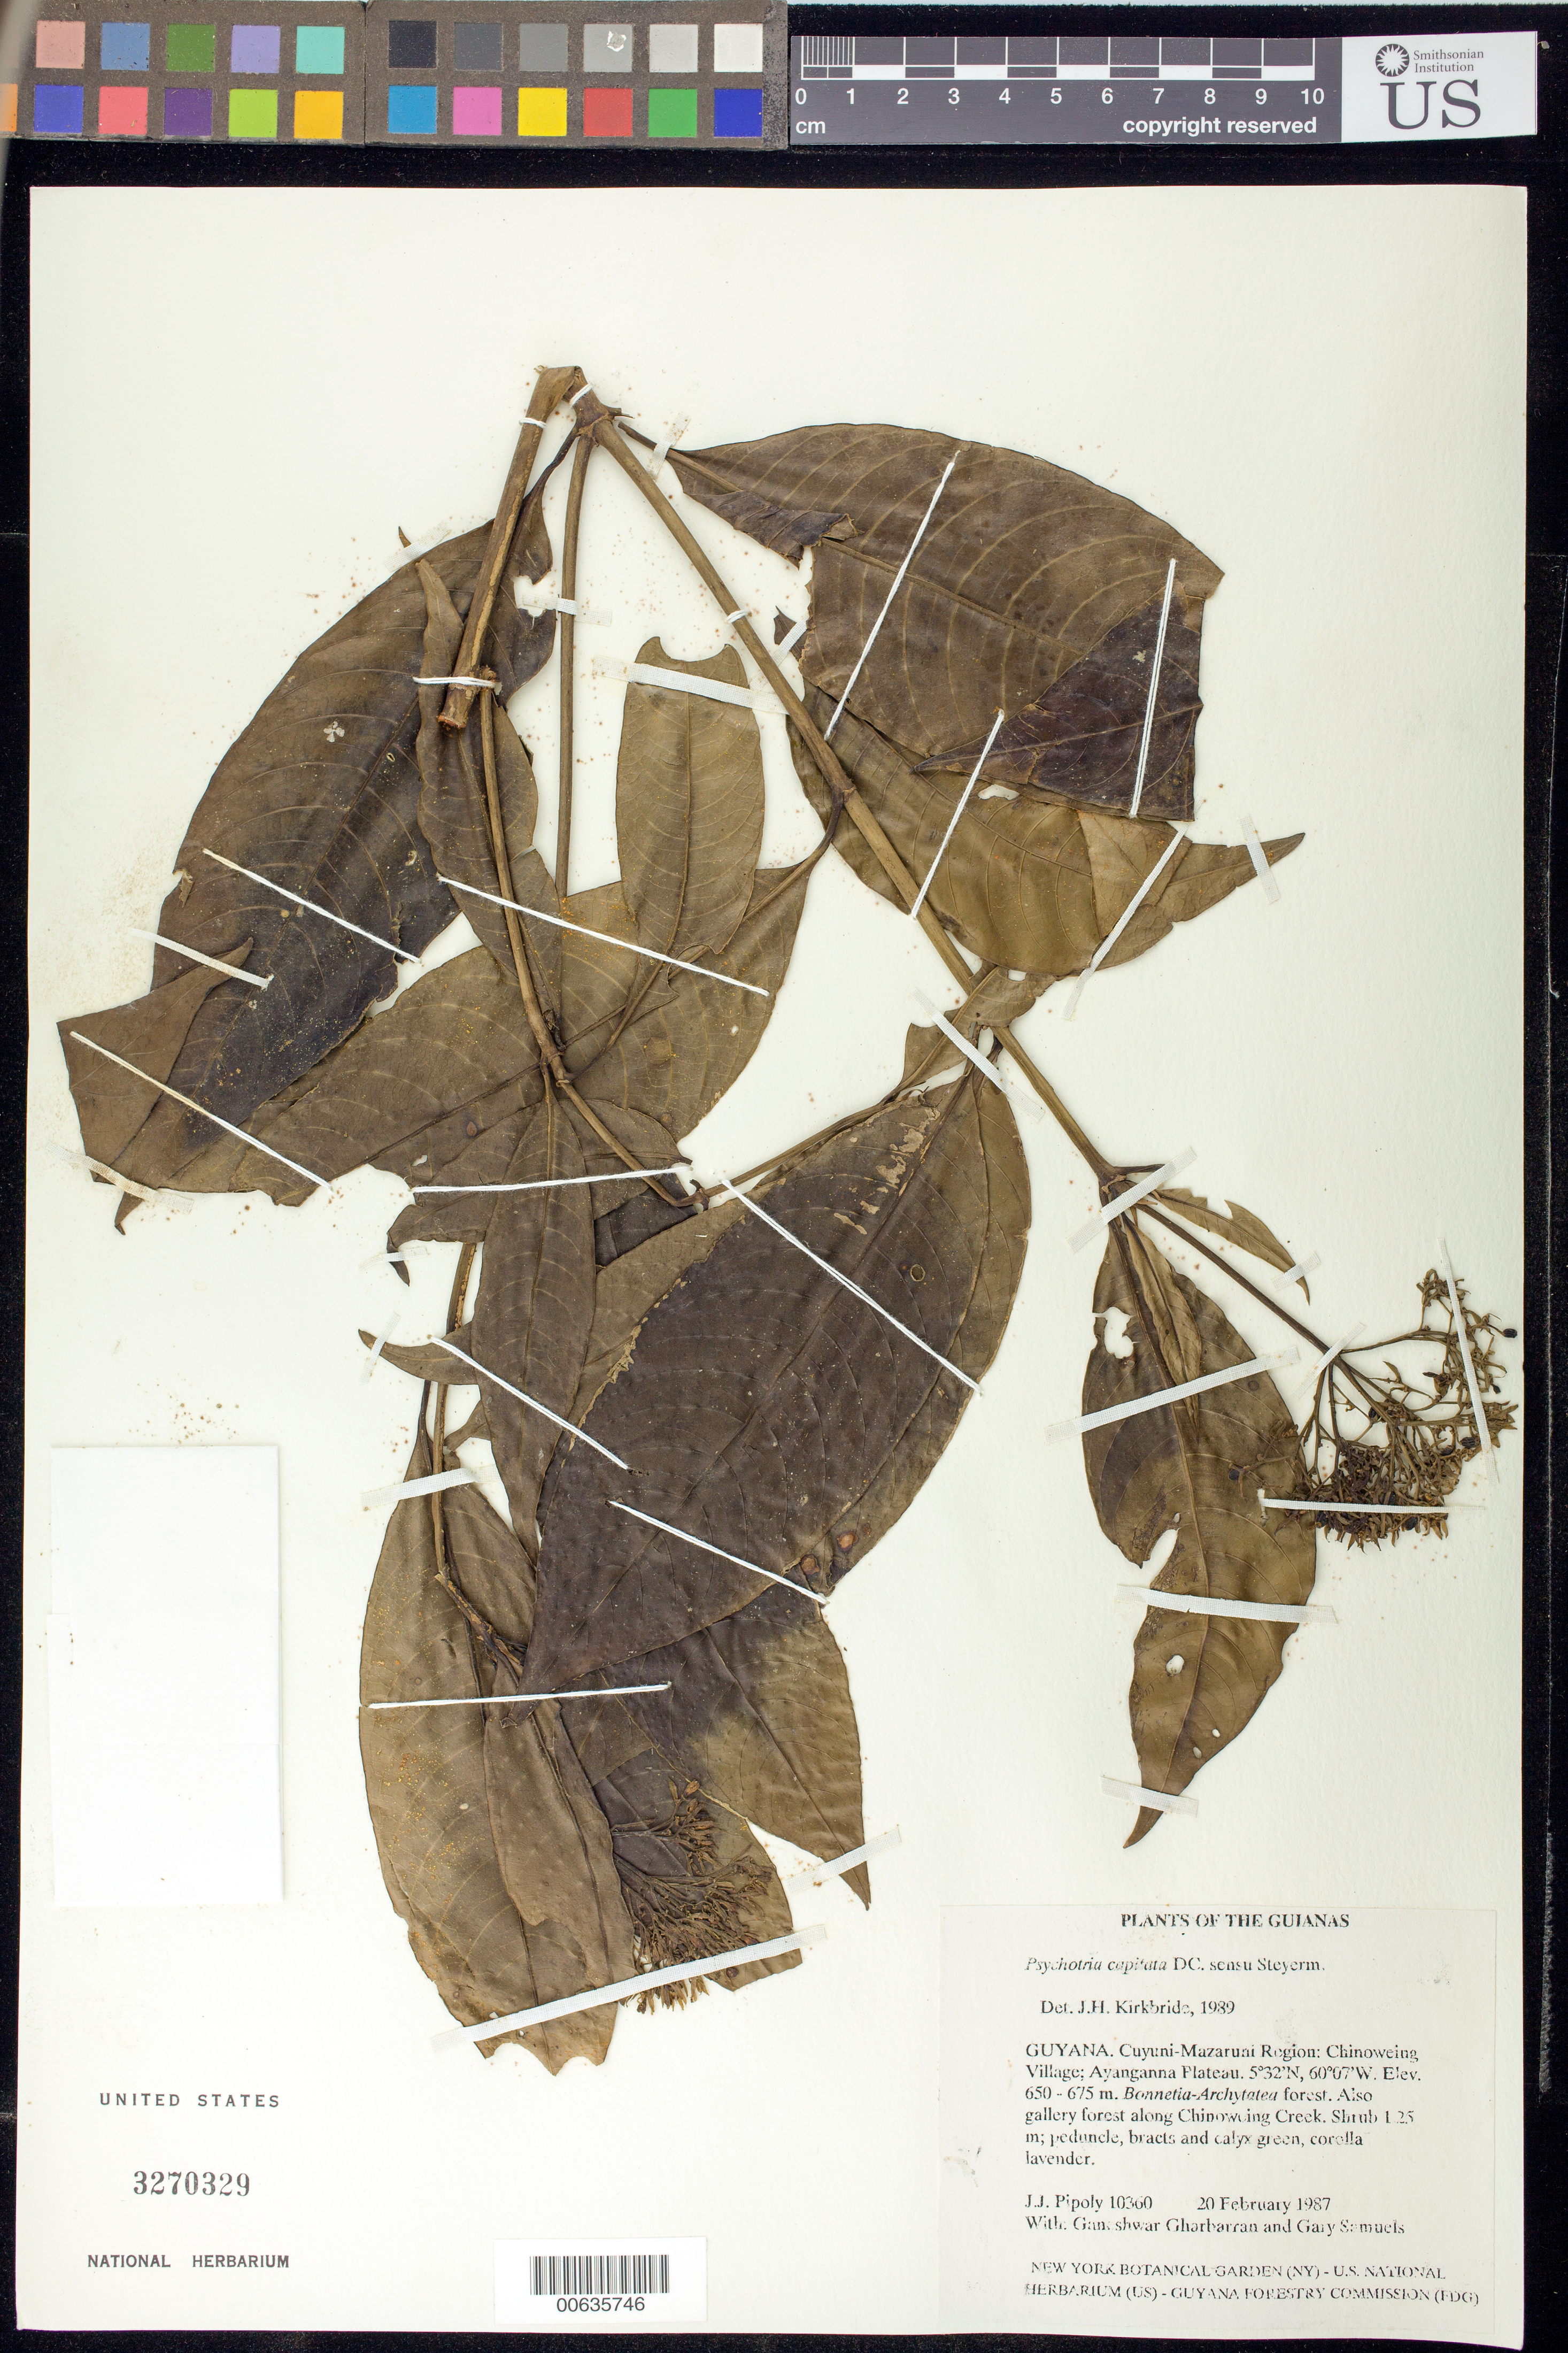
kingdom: Plantae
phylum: Tracheophyta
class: Magnoliopsida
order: Gentianales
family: Rubiaceae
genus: Palicourea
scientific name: Palicourea violacea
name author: (Aubl.) A. Rich.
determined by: Kirkbride, J. H., Jr.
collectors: J. J. Pipoly, G. Gharbarran & G. Samuels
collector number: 10360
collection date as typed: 20 February 1987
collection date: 1987-02-20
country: Guyana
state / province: Cuyuni-Mazaruni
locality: Chinoweing Village; Ayanganna Plateau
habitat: Bonnetia-Archytaea forest. Also gallery forest along Chinoweing Creek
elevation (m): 650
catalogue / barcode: US 3270329